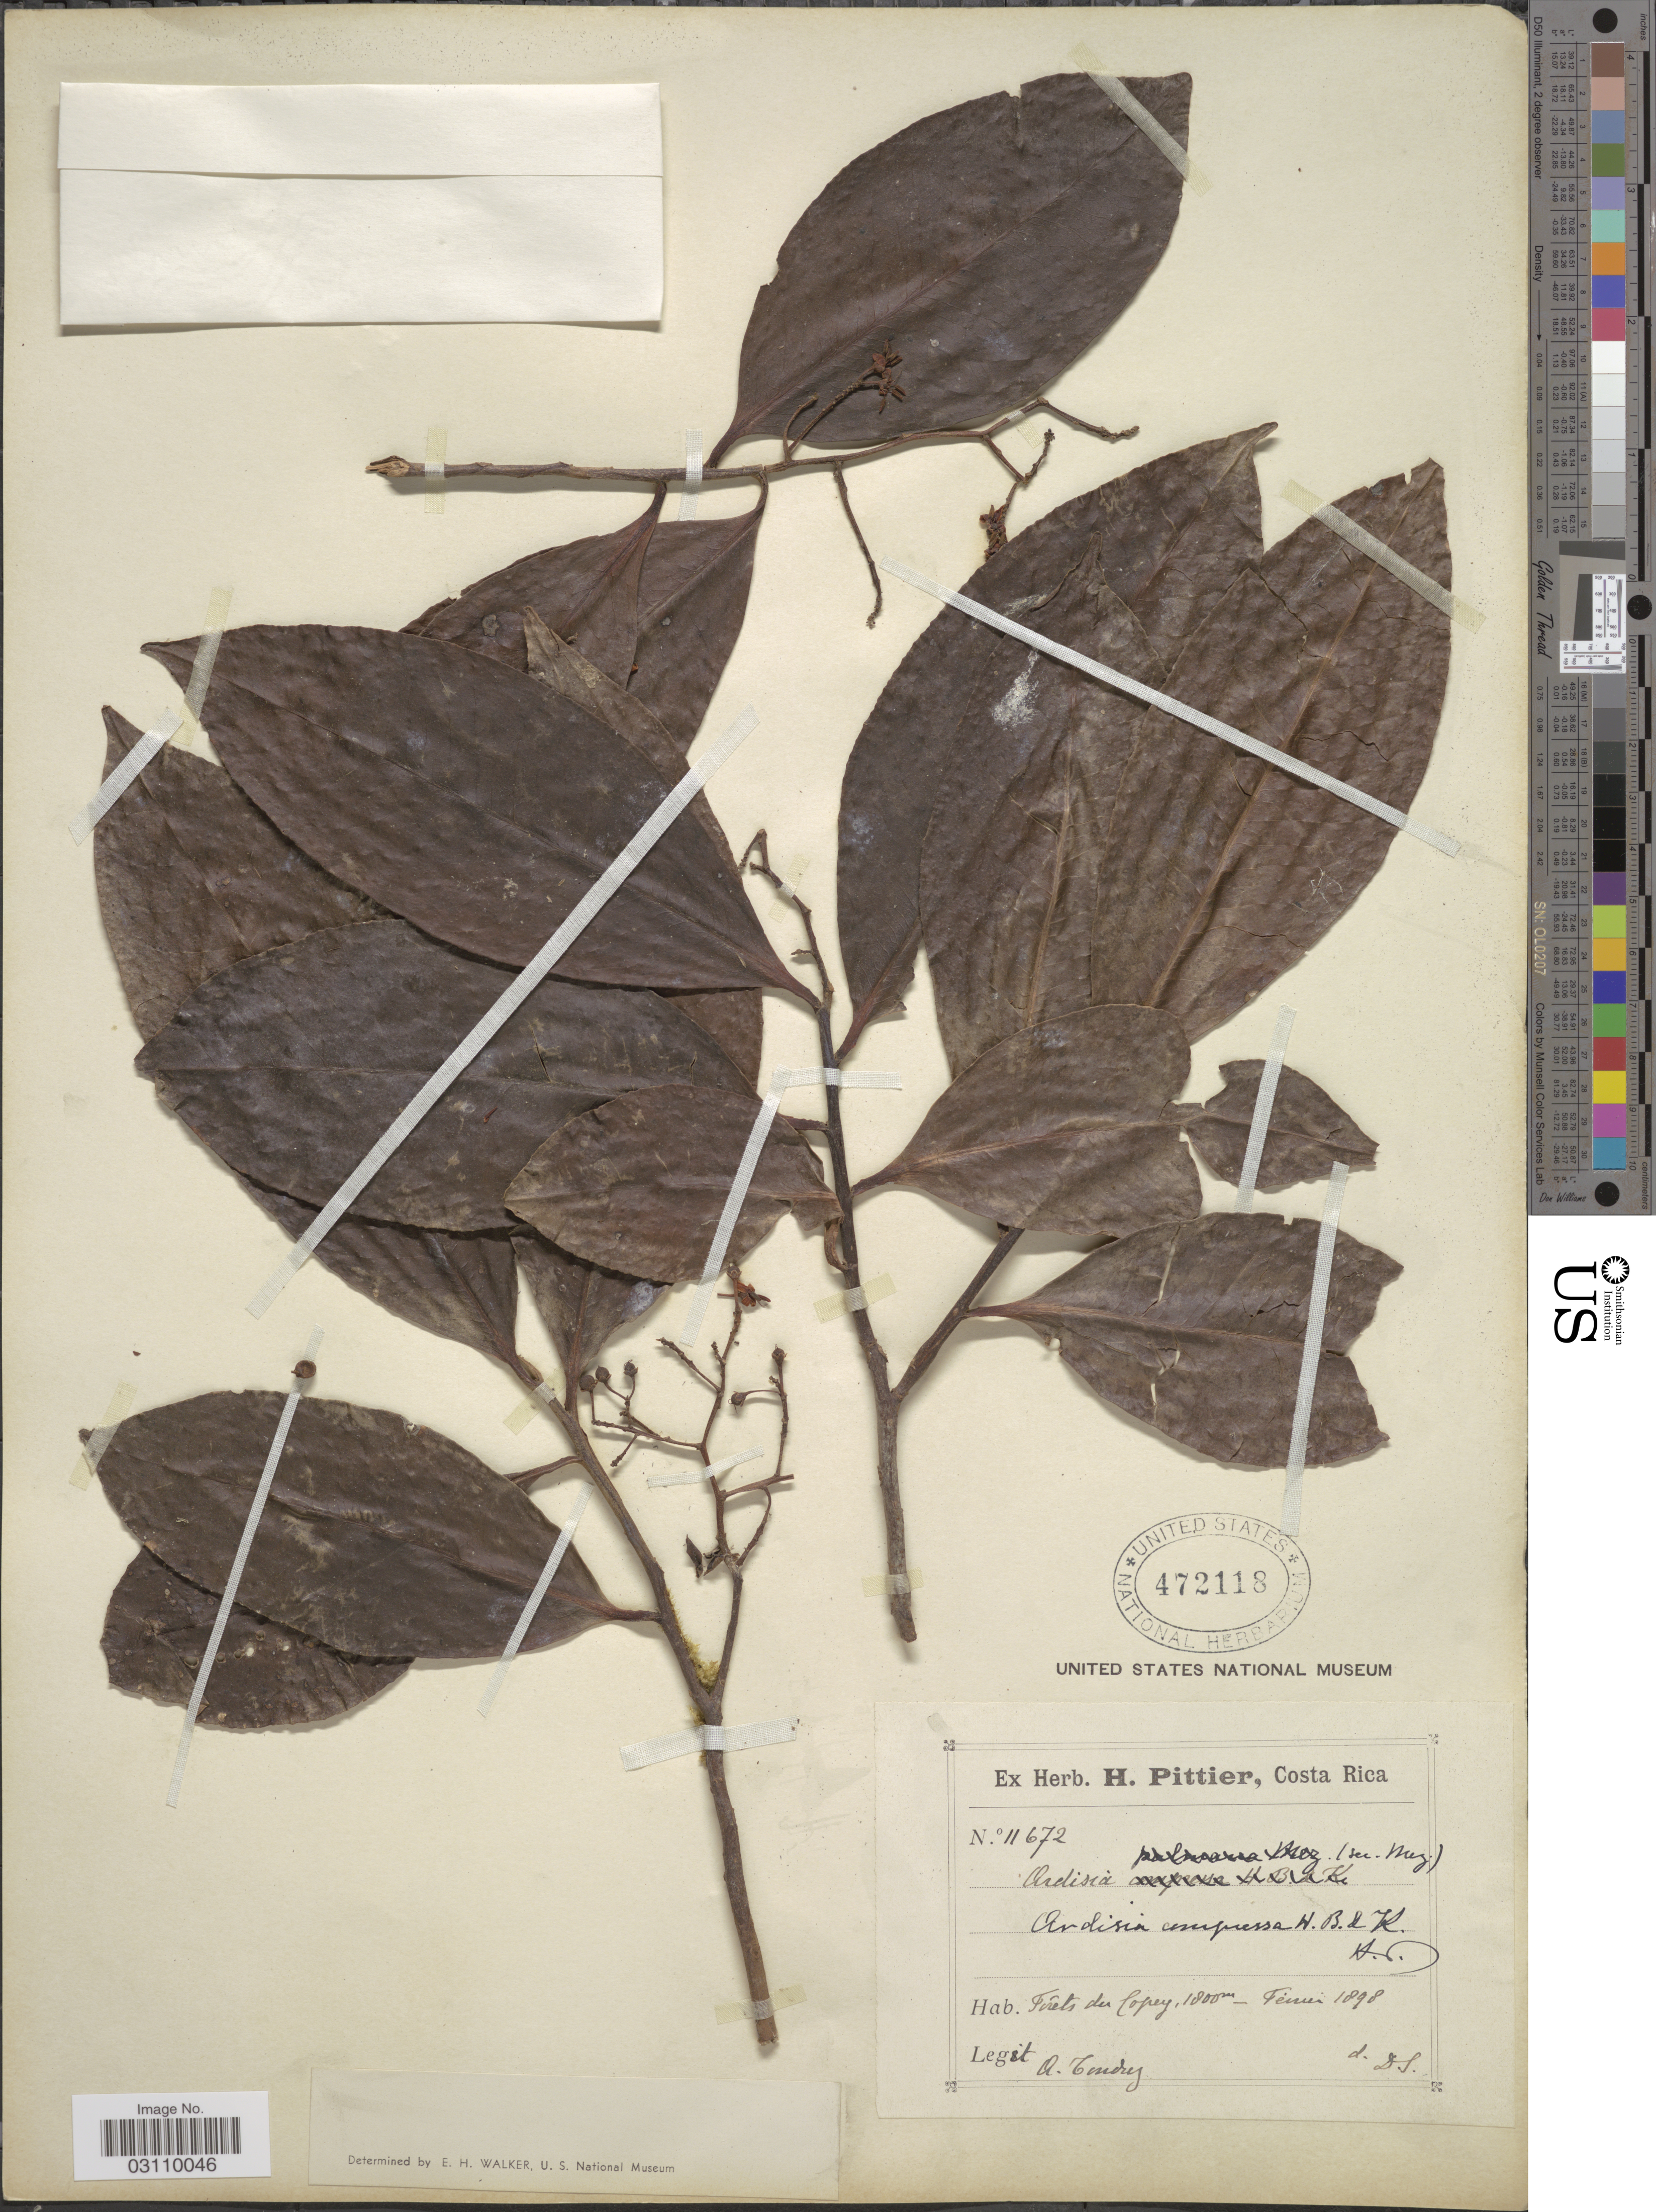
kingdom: Plantae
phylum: Tracheophyta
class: Magnoliopsida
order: Ericales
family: Primulaceae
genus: Ardisia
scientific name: Ardisia compressa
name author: Kunth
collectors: A. Tonduz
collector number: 11672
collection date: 1898-02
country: Costa Rica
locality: Forêts du Copey.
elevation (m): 1800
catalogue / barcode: US 472118